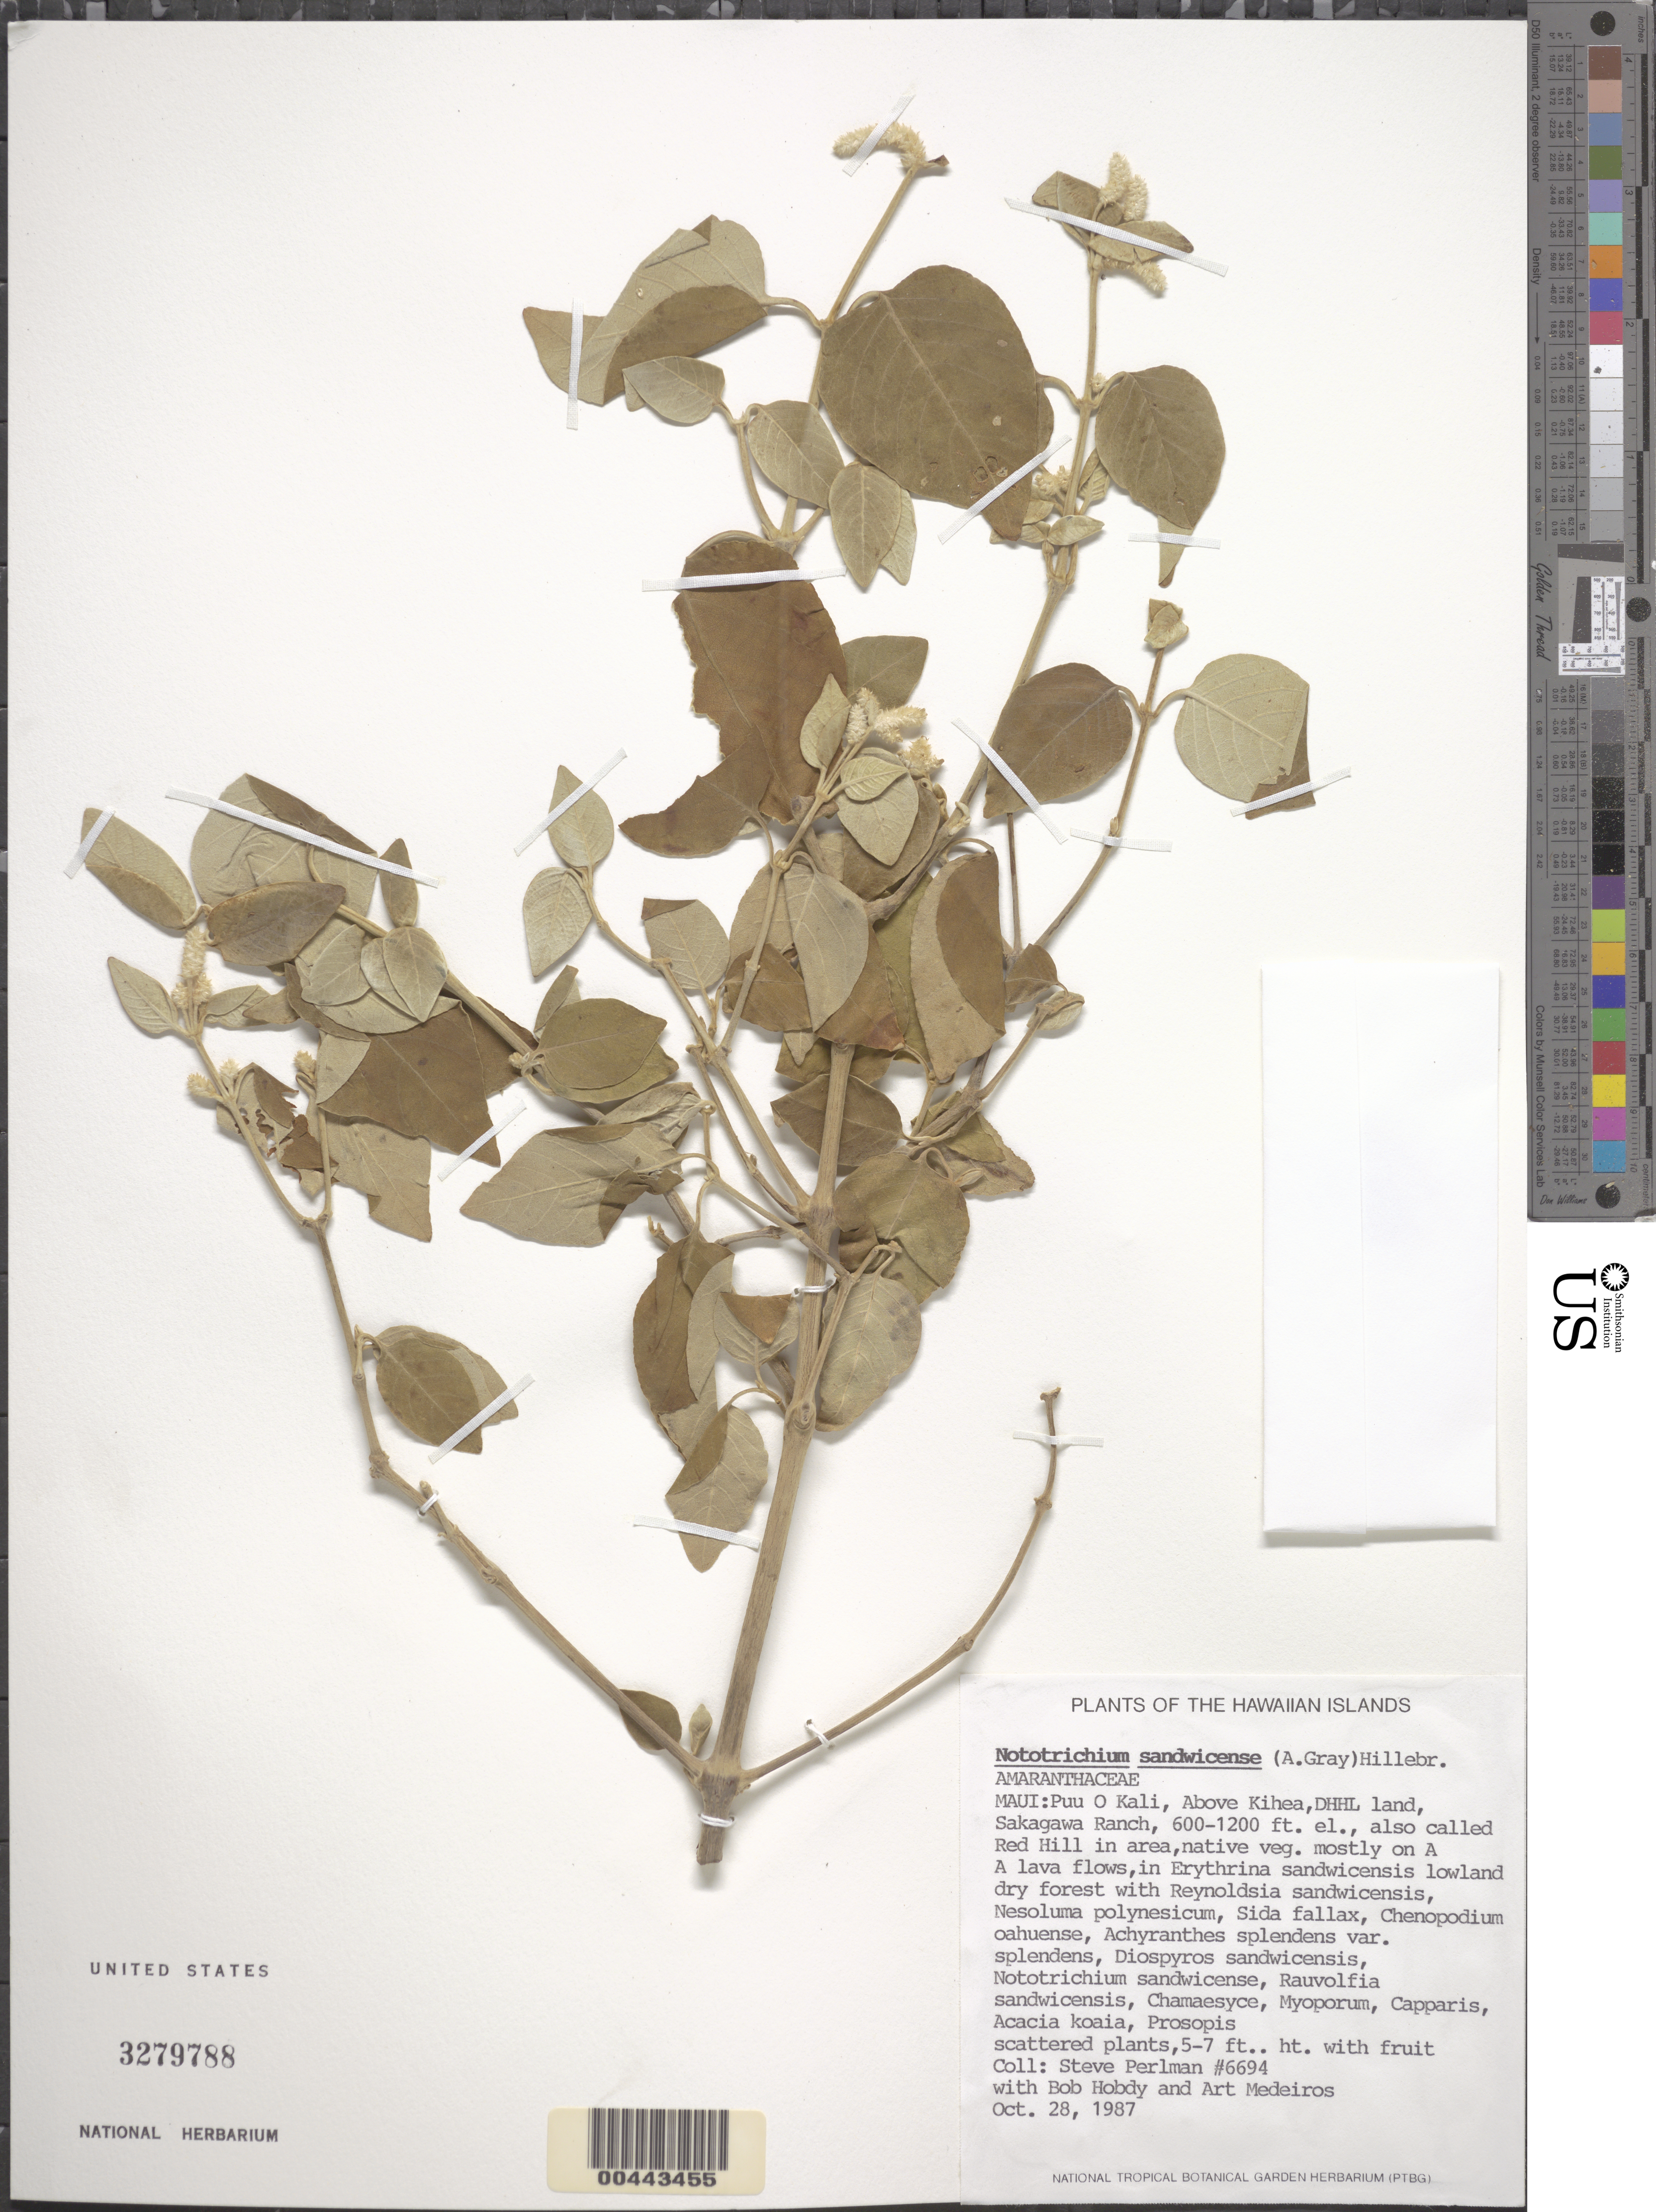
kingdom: Plantae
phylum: Tracheophyta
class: Magnoliopsida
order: Caryophyllales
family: Amaranthaceae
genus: Achyranthes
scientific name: Achyranthes sandwicensis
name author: (A. Gray) Di Vincenzo et al.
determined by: Wagner, W. L., (BOT), Smithsonian Institution - National Museum of Natural History (UNITED STATES)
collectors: S. P. Perlman, B. Hobdy & A. Medeiros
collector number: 6694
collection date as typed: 28 Oct 1987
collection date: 1987-10-28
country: United States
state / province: Hawaii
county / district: Maui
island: Maui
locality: Puu O Kali, above Kihea, DHHL Land, Sakagawa Ranch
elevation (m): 183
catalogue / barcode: US 3279788